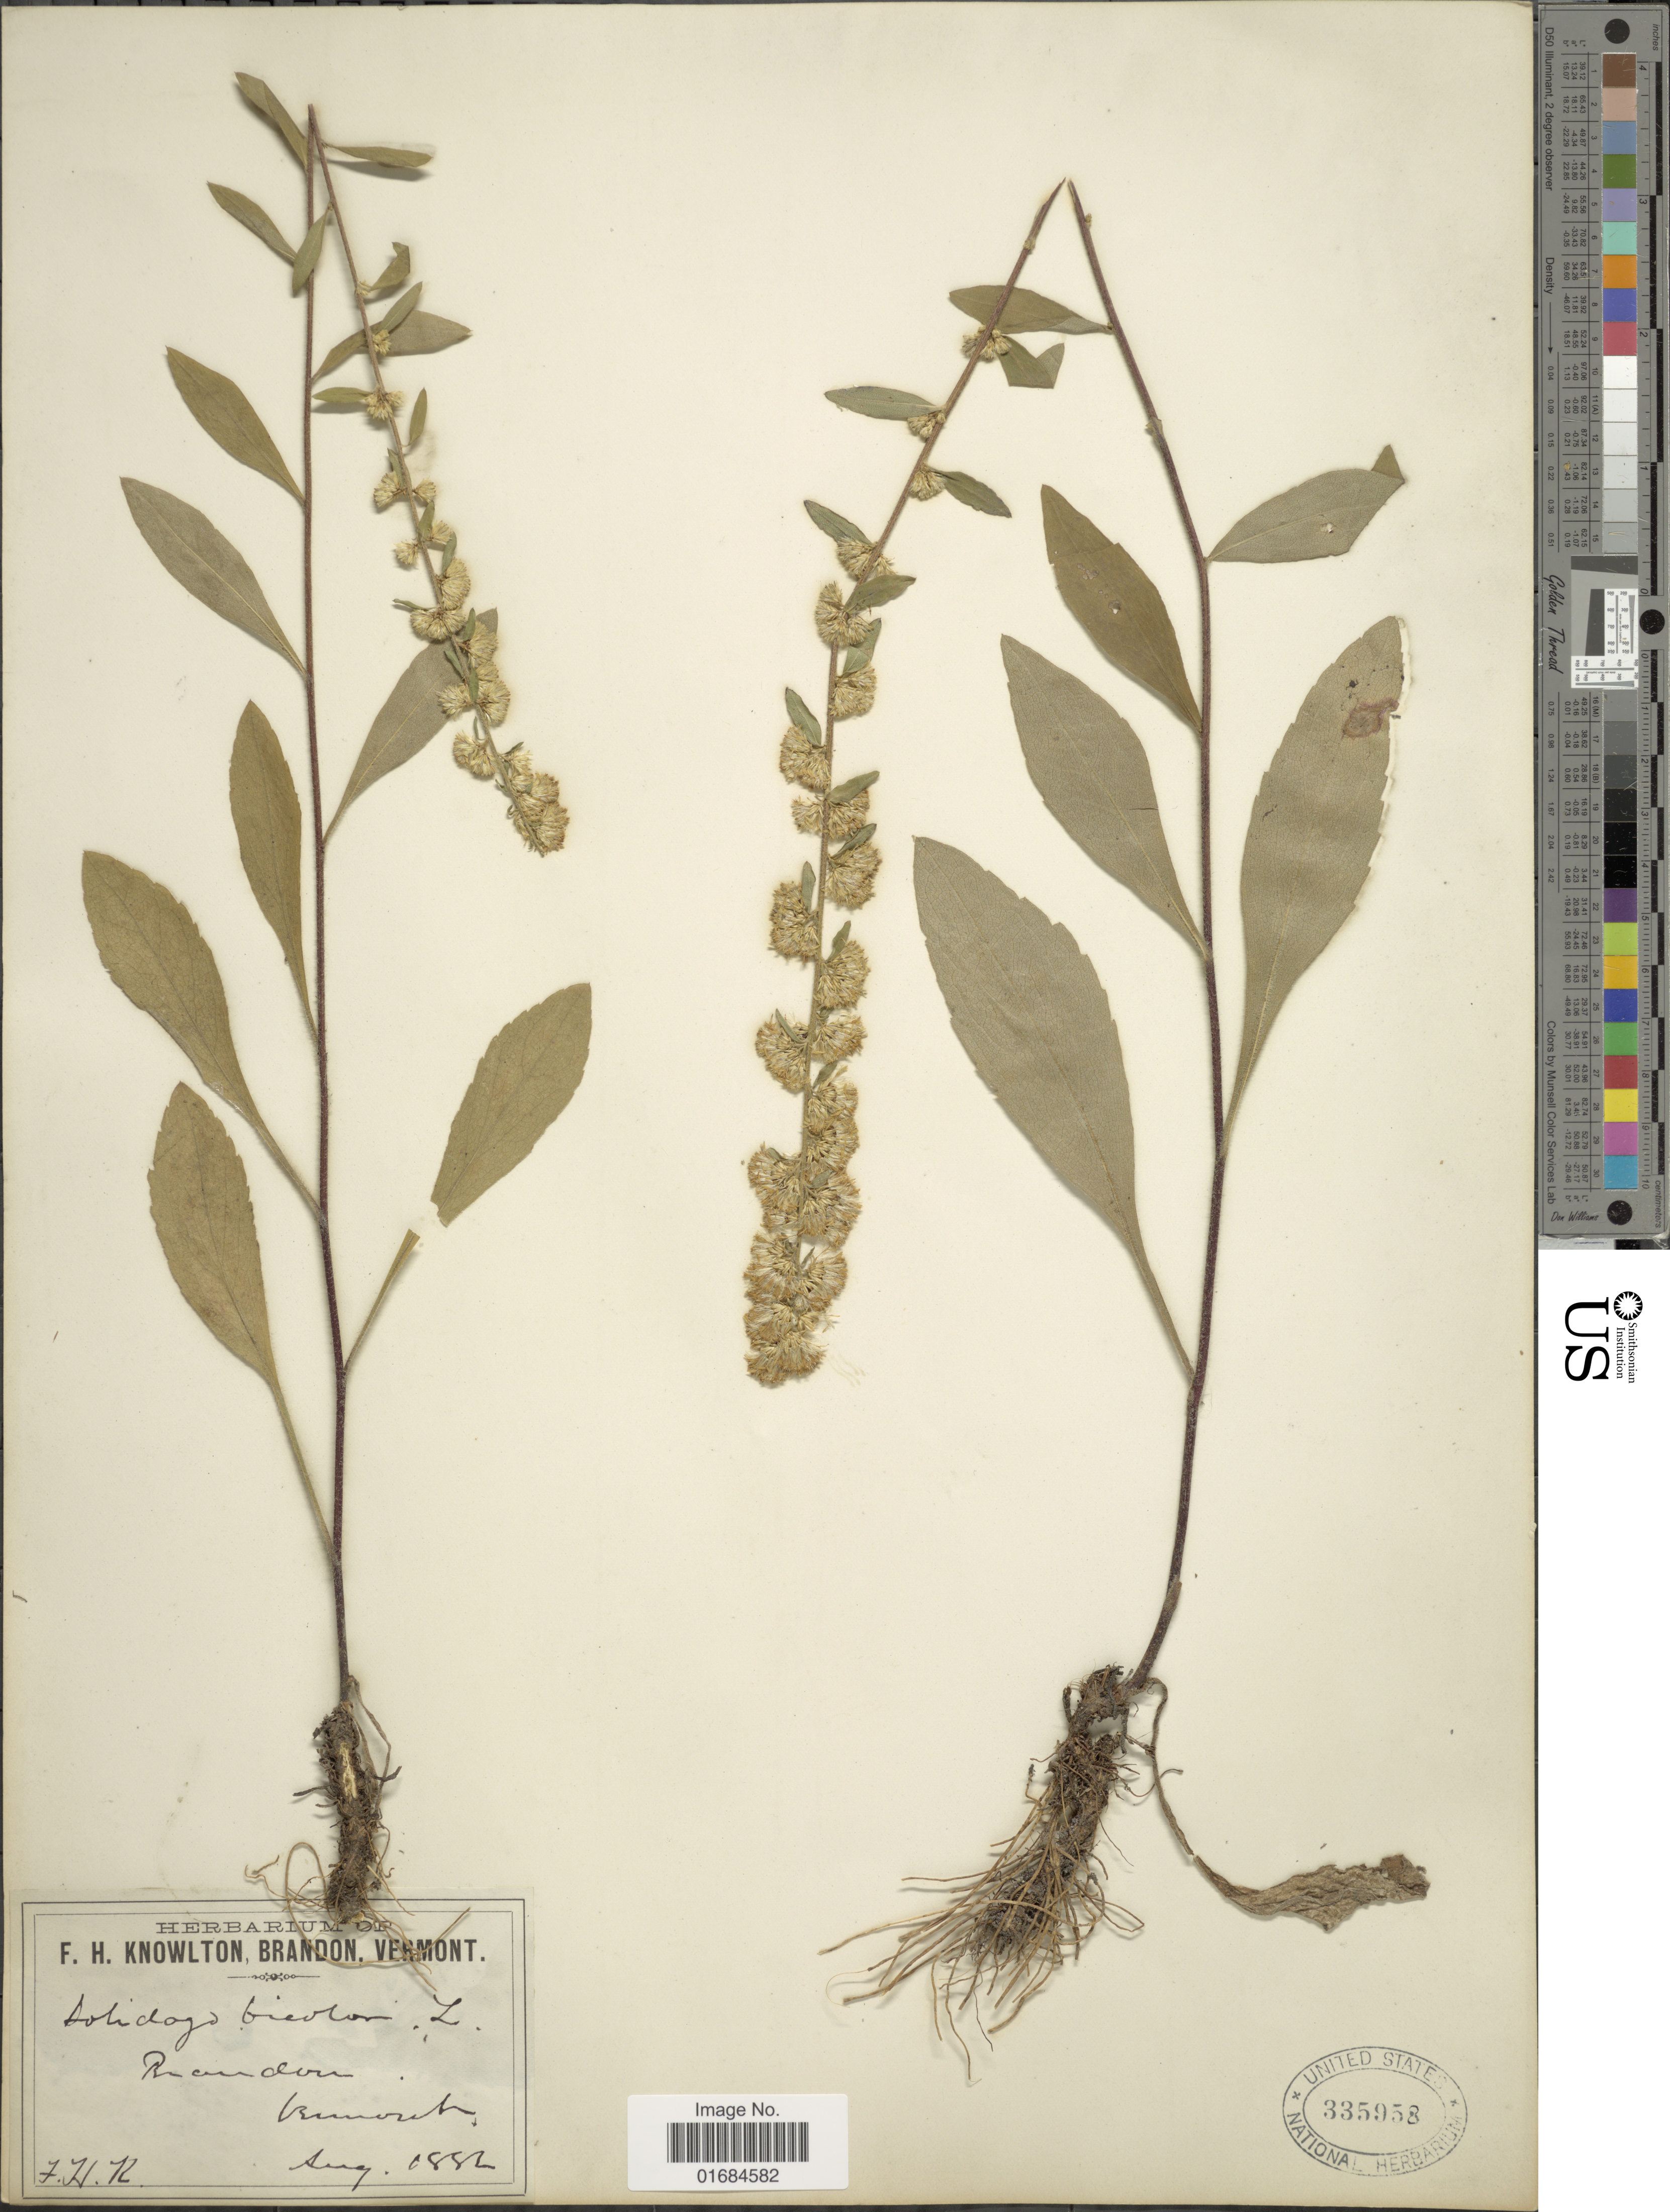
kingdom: Plantae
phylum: Tracheophyta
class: Magnoliopsida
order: Asterales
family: Asteraceae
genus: Solidago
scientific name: Solidago bicolor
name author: L.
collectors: F. H. Knowlton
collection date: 1886-08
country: United States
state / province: Vermont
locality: Brandon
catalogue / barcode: US 335958